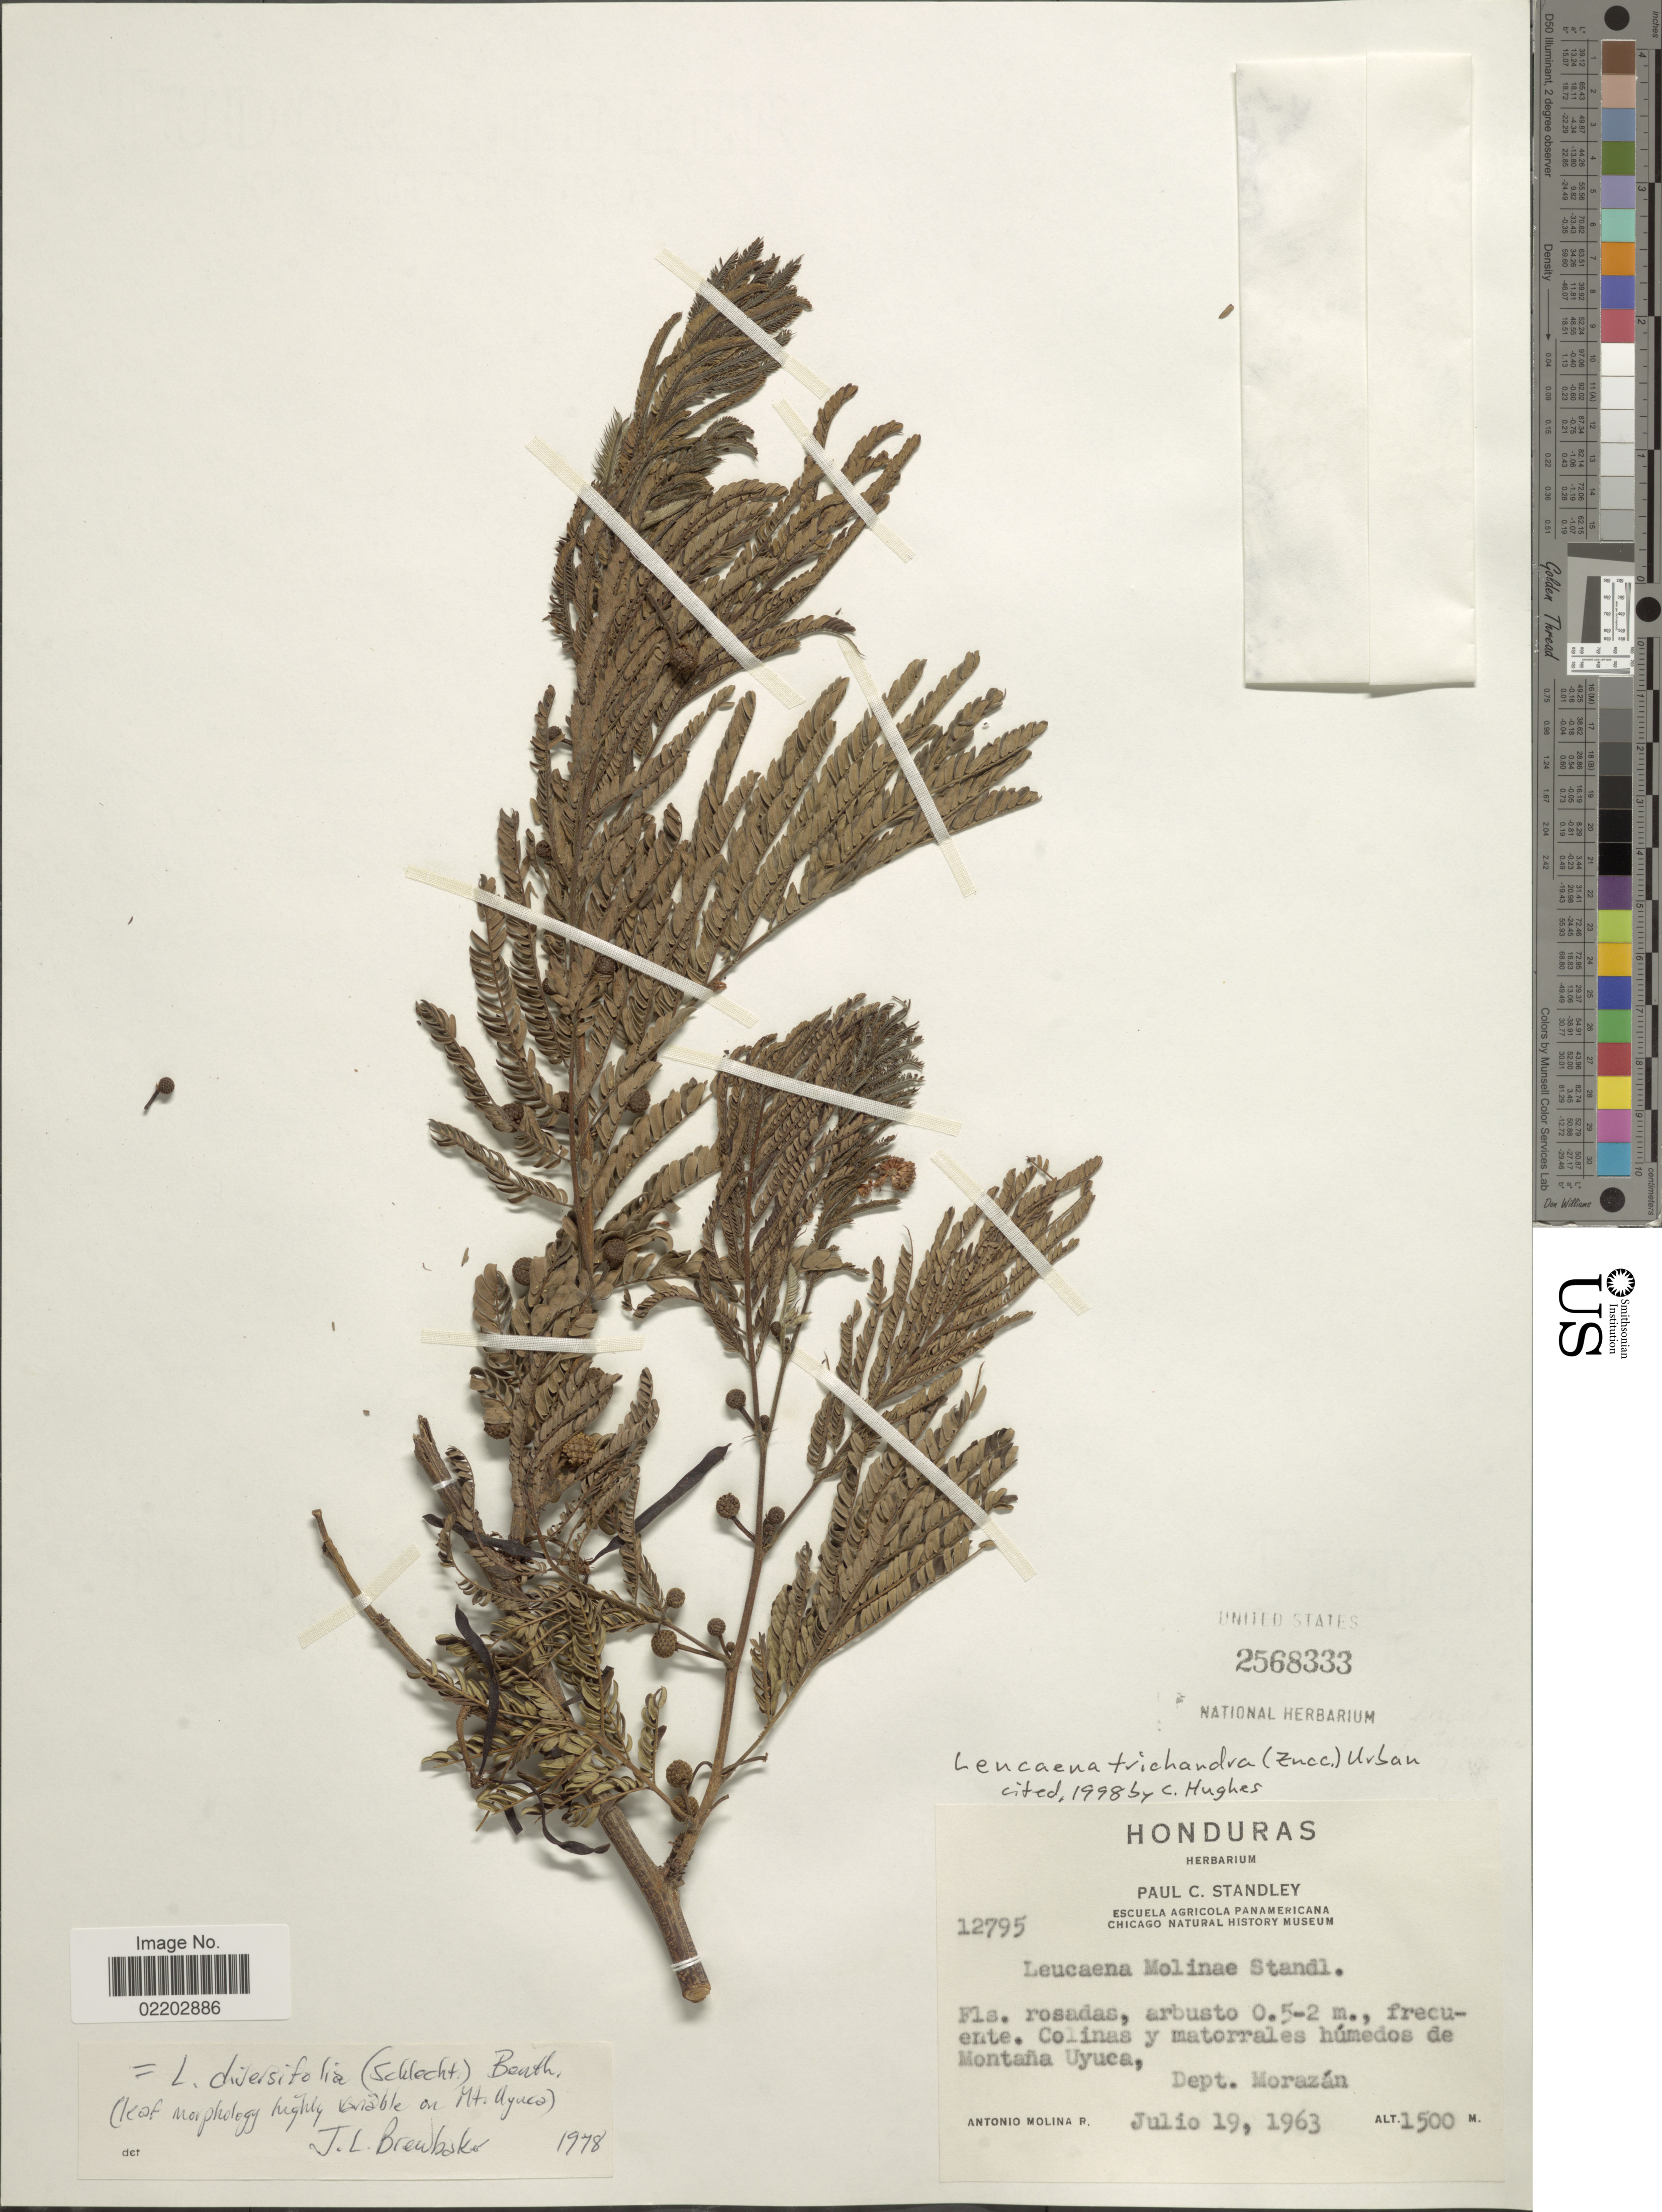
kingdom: Plantae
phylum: Tracheophyta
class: Magnoliopsida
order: Fabales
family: Fabaceae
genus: Leucaena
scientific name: Leucaena trichandra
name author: (Zucc.) Urb.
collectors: A. Molina R.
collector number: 12795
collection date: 1963-07-19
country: Honduras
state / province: Fco. Morazán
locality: Colinas y matorrales húmedos de Montaña Uyuca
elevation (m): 1500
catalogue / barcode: US 2568333